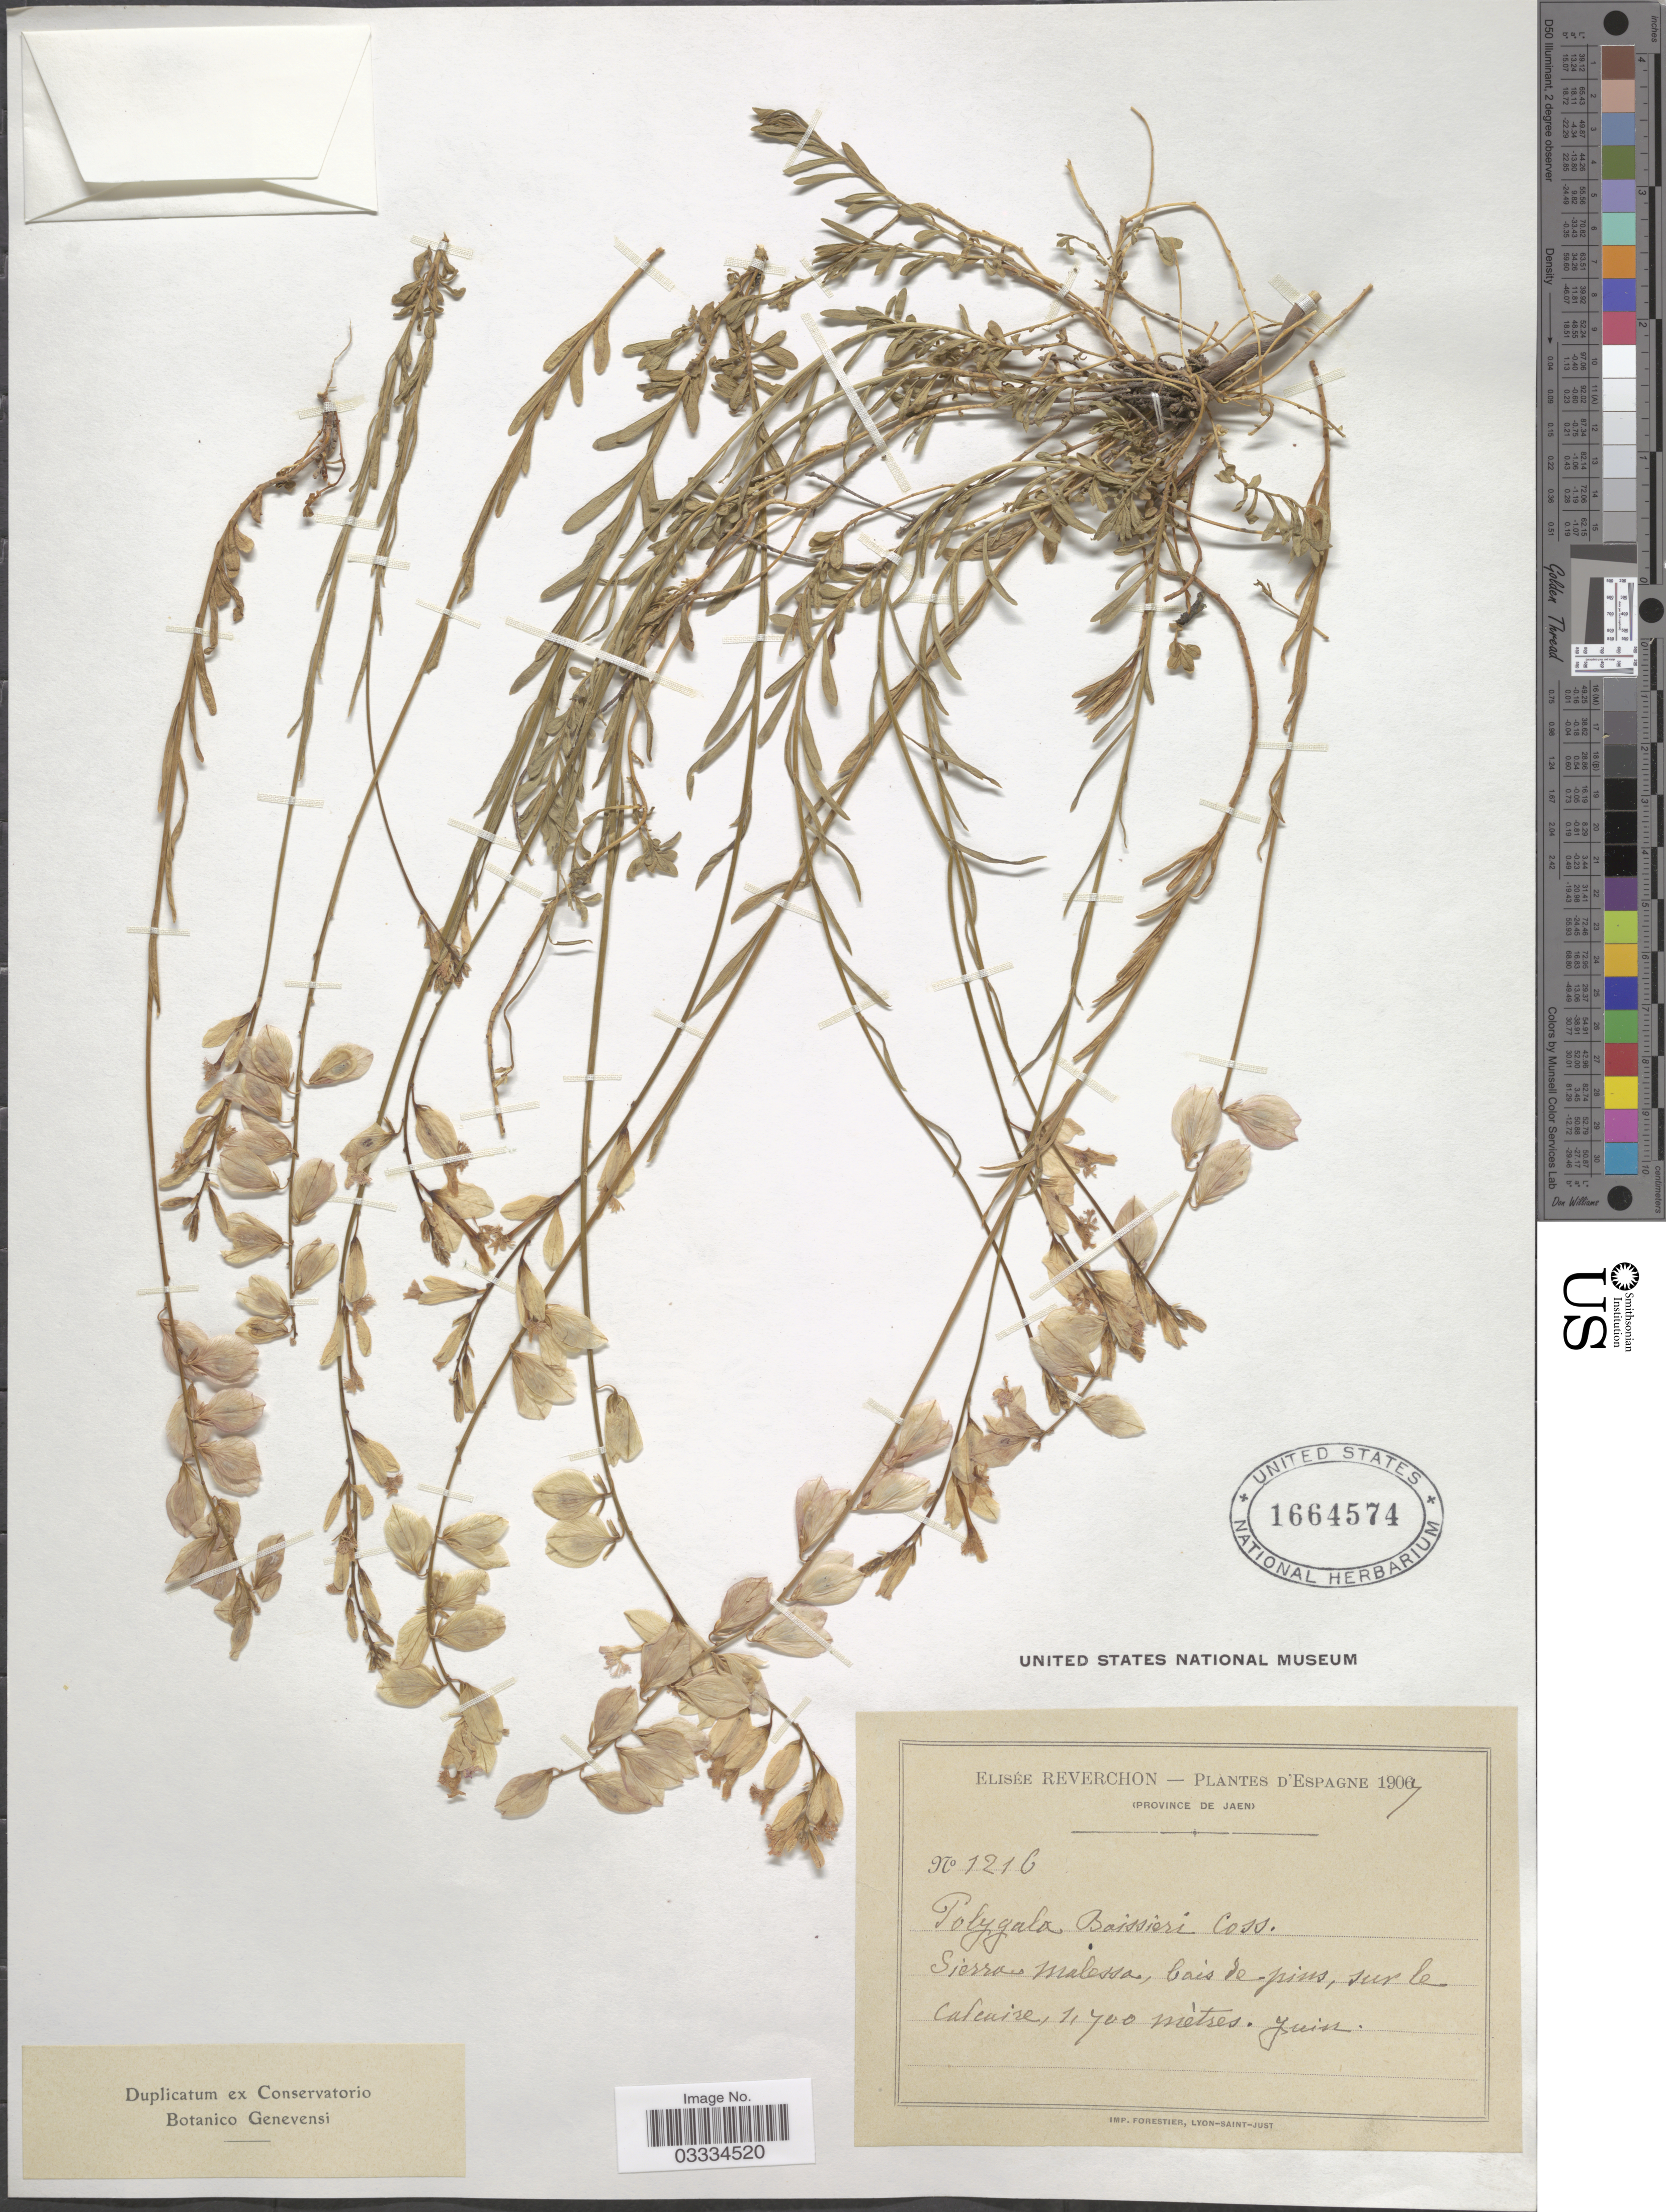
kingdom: Plantae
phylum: Tracheophyta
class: Magnoliopsida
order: Fabales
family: Polygalaceae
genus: Polygala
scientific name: Polygala boissieri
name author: Coss.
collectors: E. Reverchon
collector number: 1216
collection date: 1907-06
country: Spain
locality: Province de Jaen. Sierra malessa, bois de pins, sur le Calcaire.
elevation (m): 1400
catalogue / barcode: US 1664574